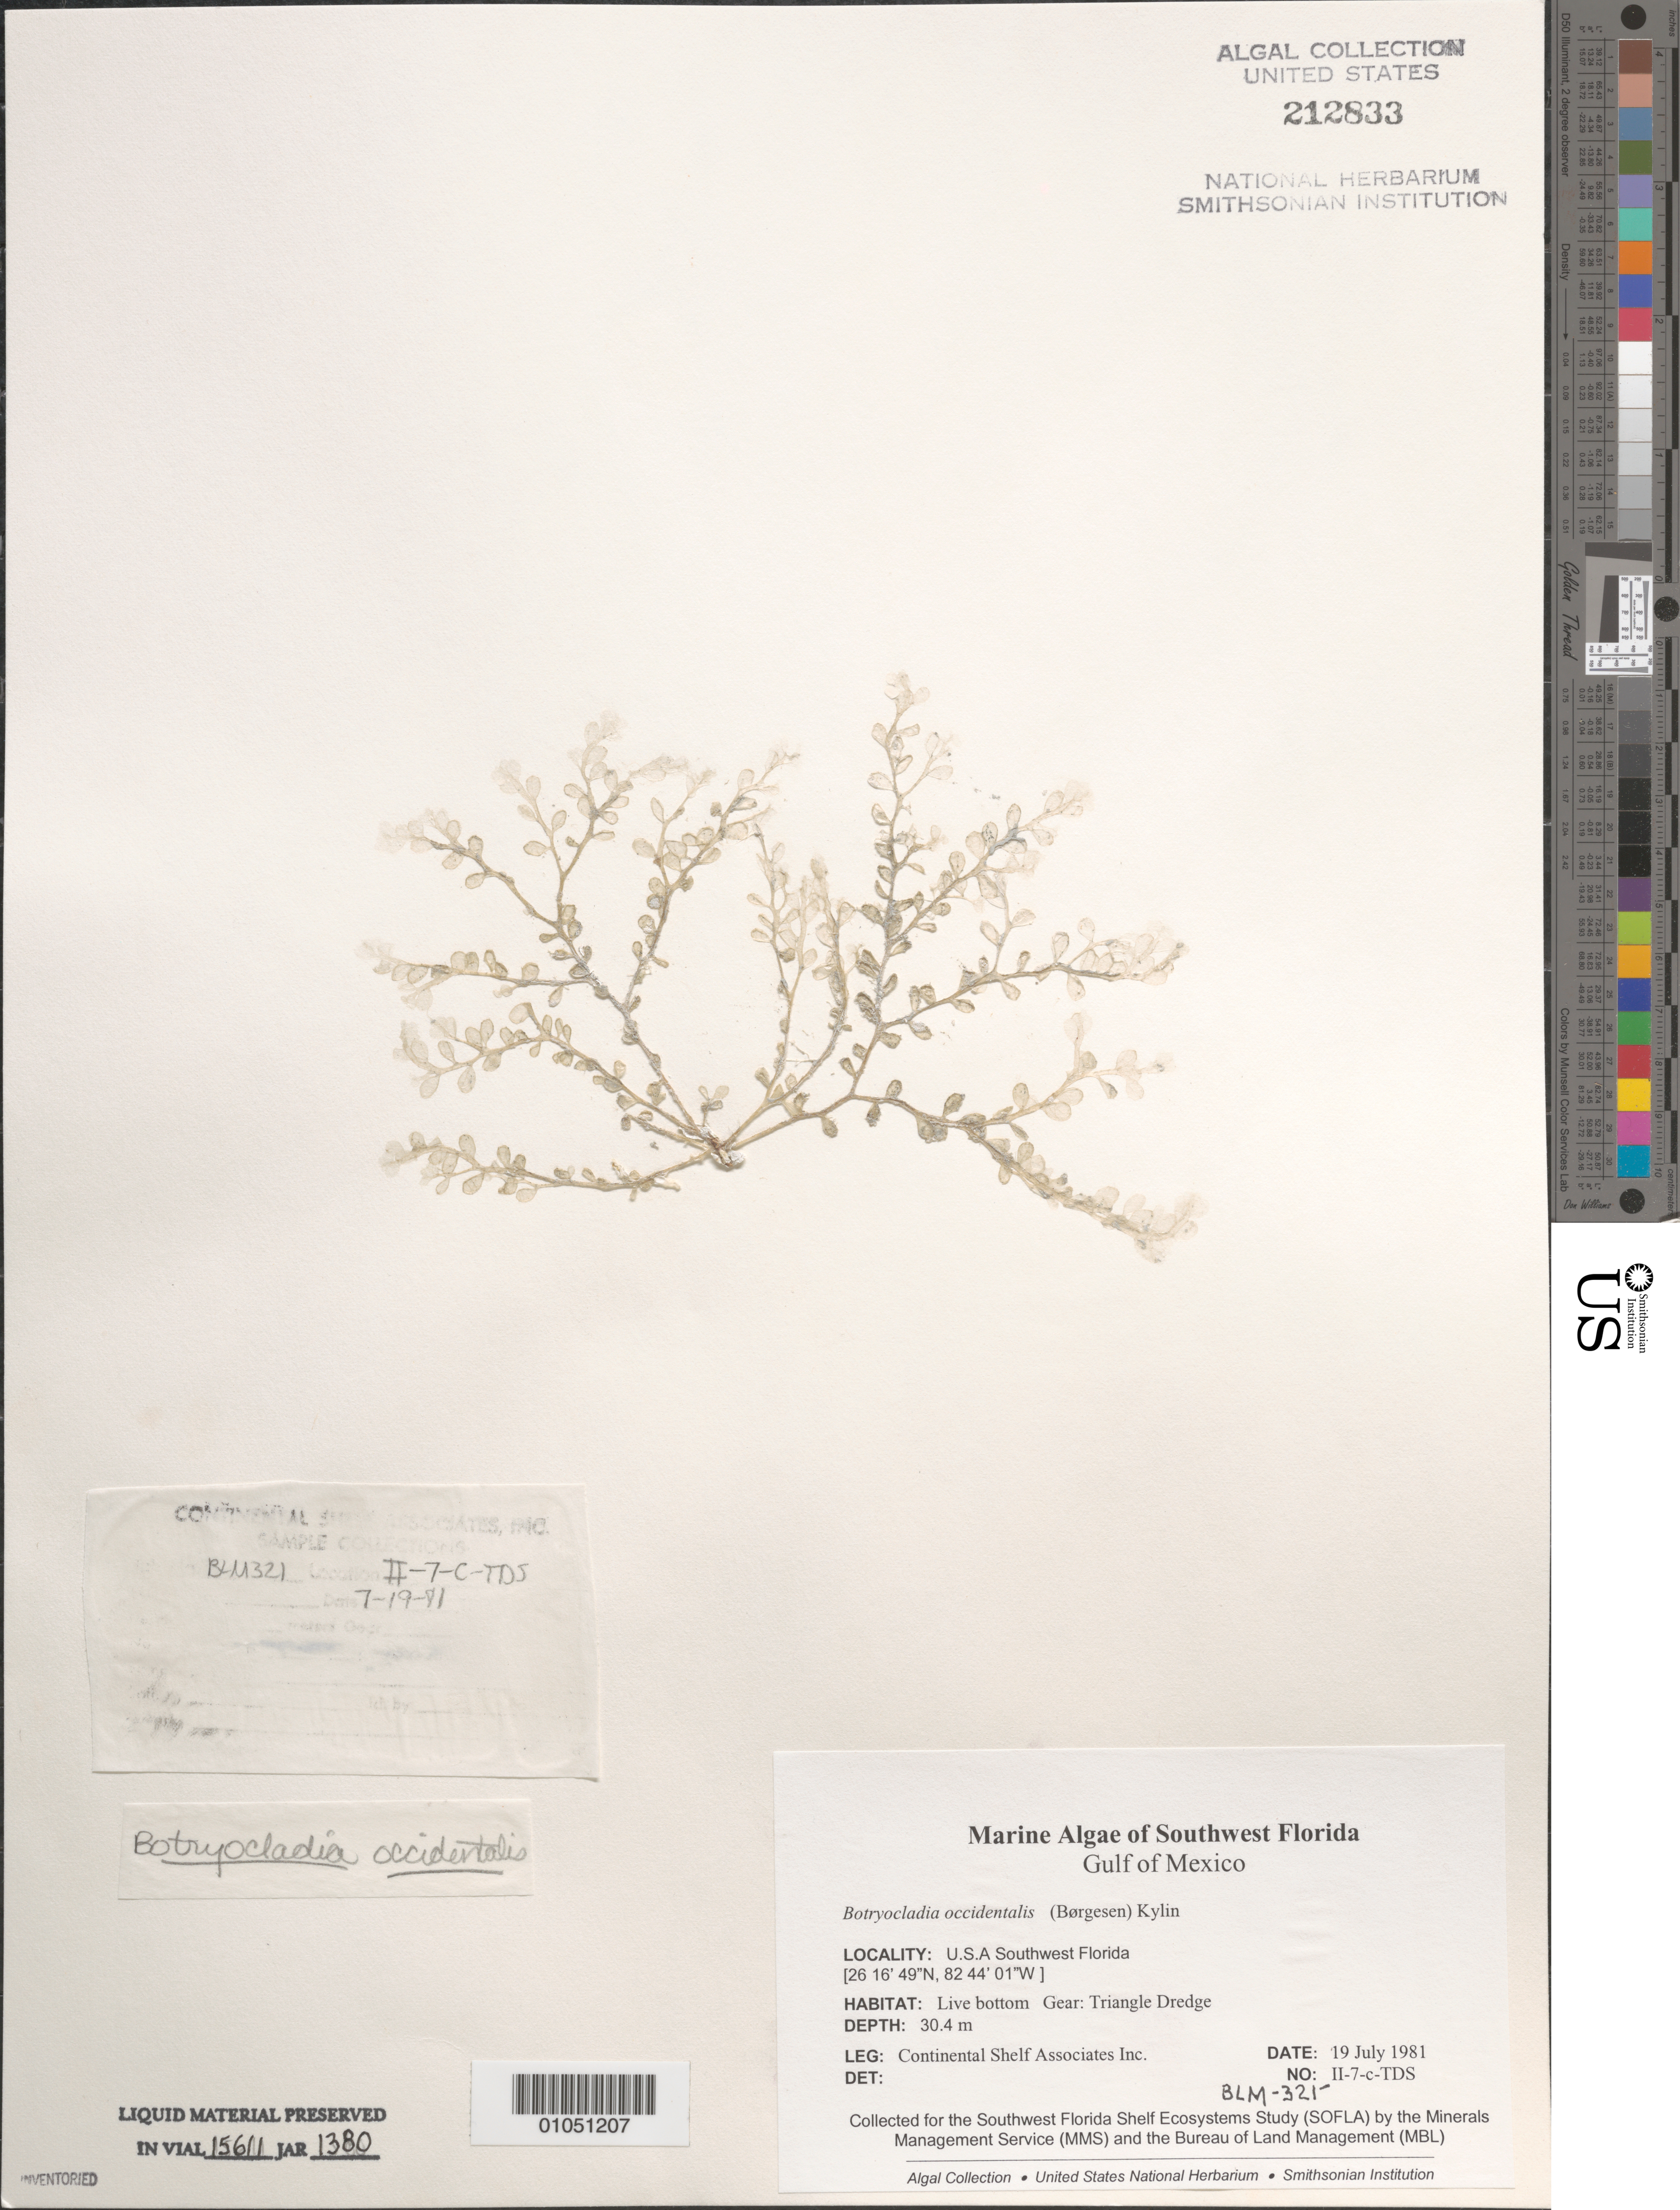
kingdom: Plantae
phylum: Rhodophyta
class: Florideophyceae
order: Rhodymeniales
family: Rhodymeniaceae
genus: Botryocladia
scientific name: Botryocladia occidentalis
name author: (Børgesen) Kylin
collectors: Continental Shelf Associates for the MMS/BLM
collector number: BLM-321-II-7-C-TDS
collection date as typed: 19 Jul 1981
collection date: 1981-07-19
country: United States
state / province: Florida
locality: Gulf of Mexico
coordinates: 26 16'49"N, 82 44'01"W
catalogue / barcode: US 212833